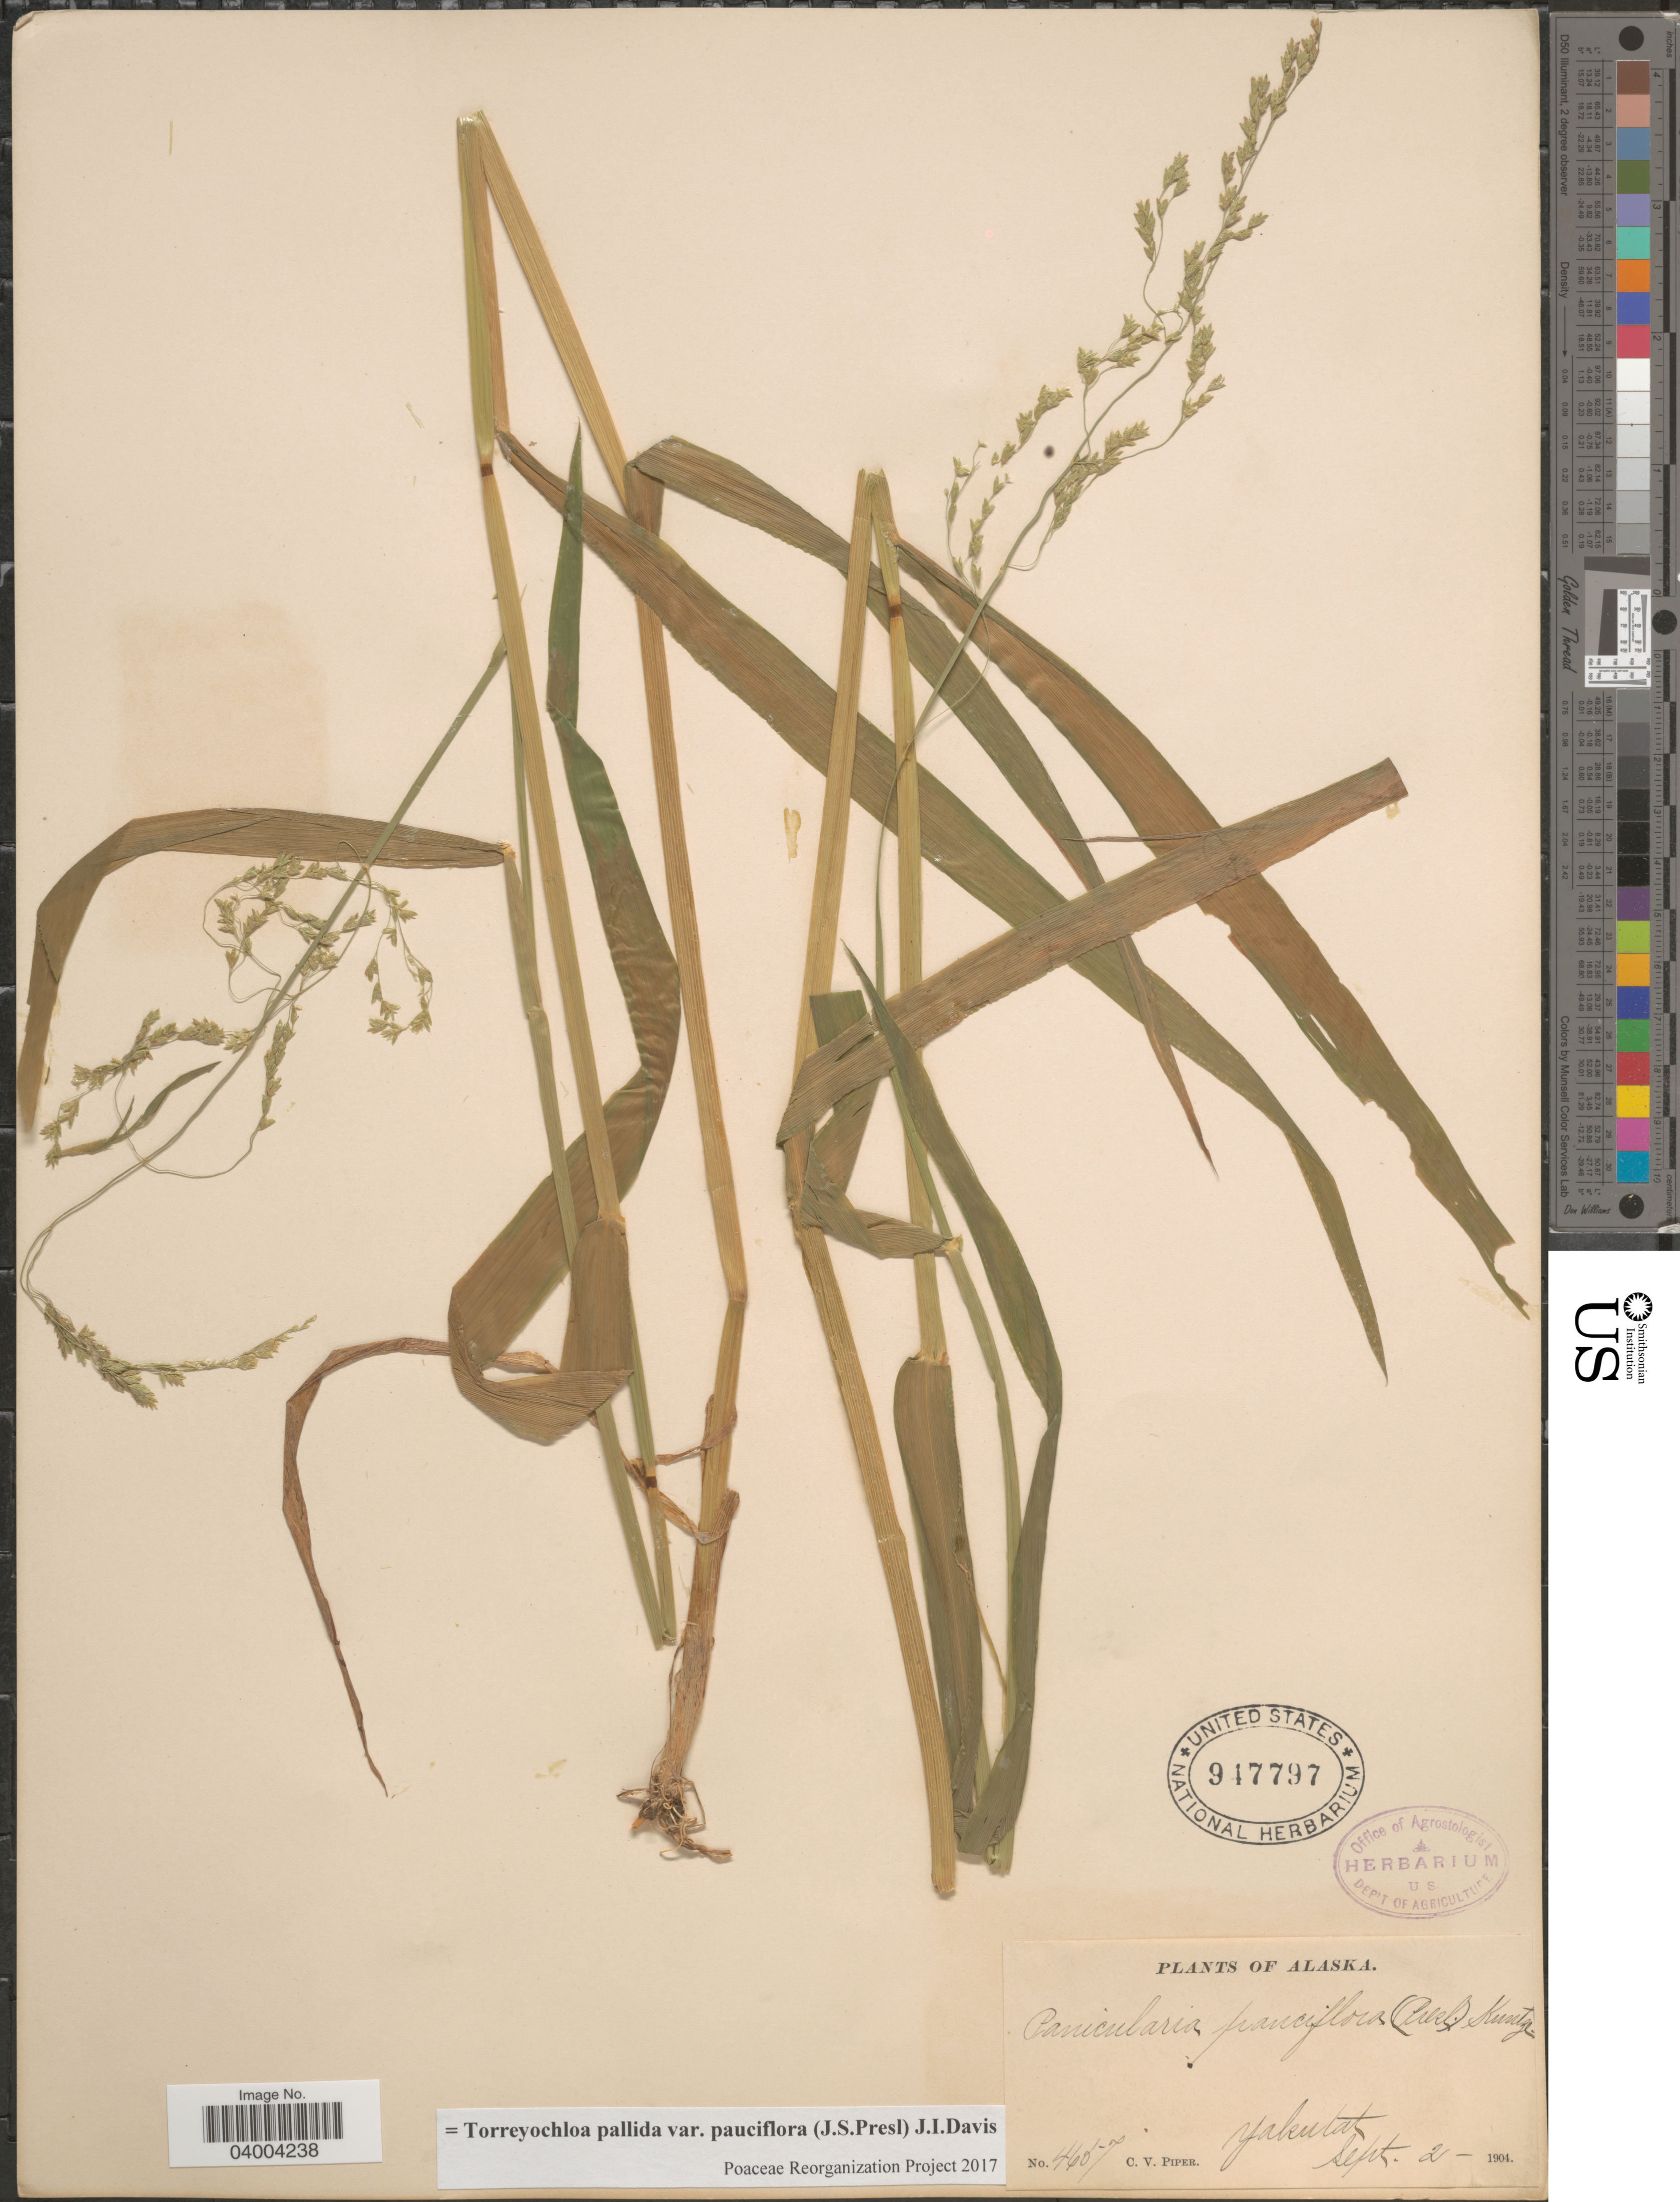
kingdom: Plantae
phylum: Tracheophyta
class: Liliopsida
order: Poales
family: Poaceae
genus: Torreyochloa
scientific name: Torreyochloa pallida var. pauciflora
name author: (J. Presl) J.I. Davis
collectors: C. V. Piper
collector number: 4657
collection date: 1904-09-02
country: United States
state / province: Alaska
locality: Yakutat.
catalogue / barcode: US 947797